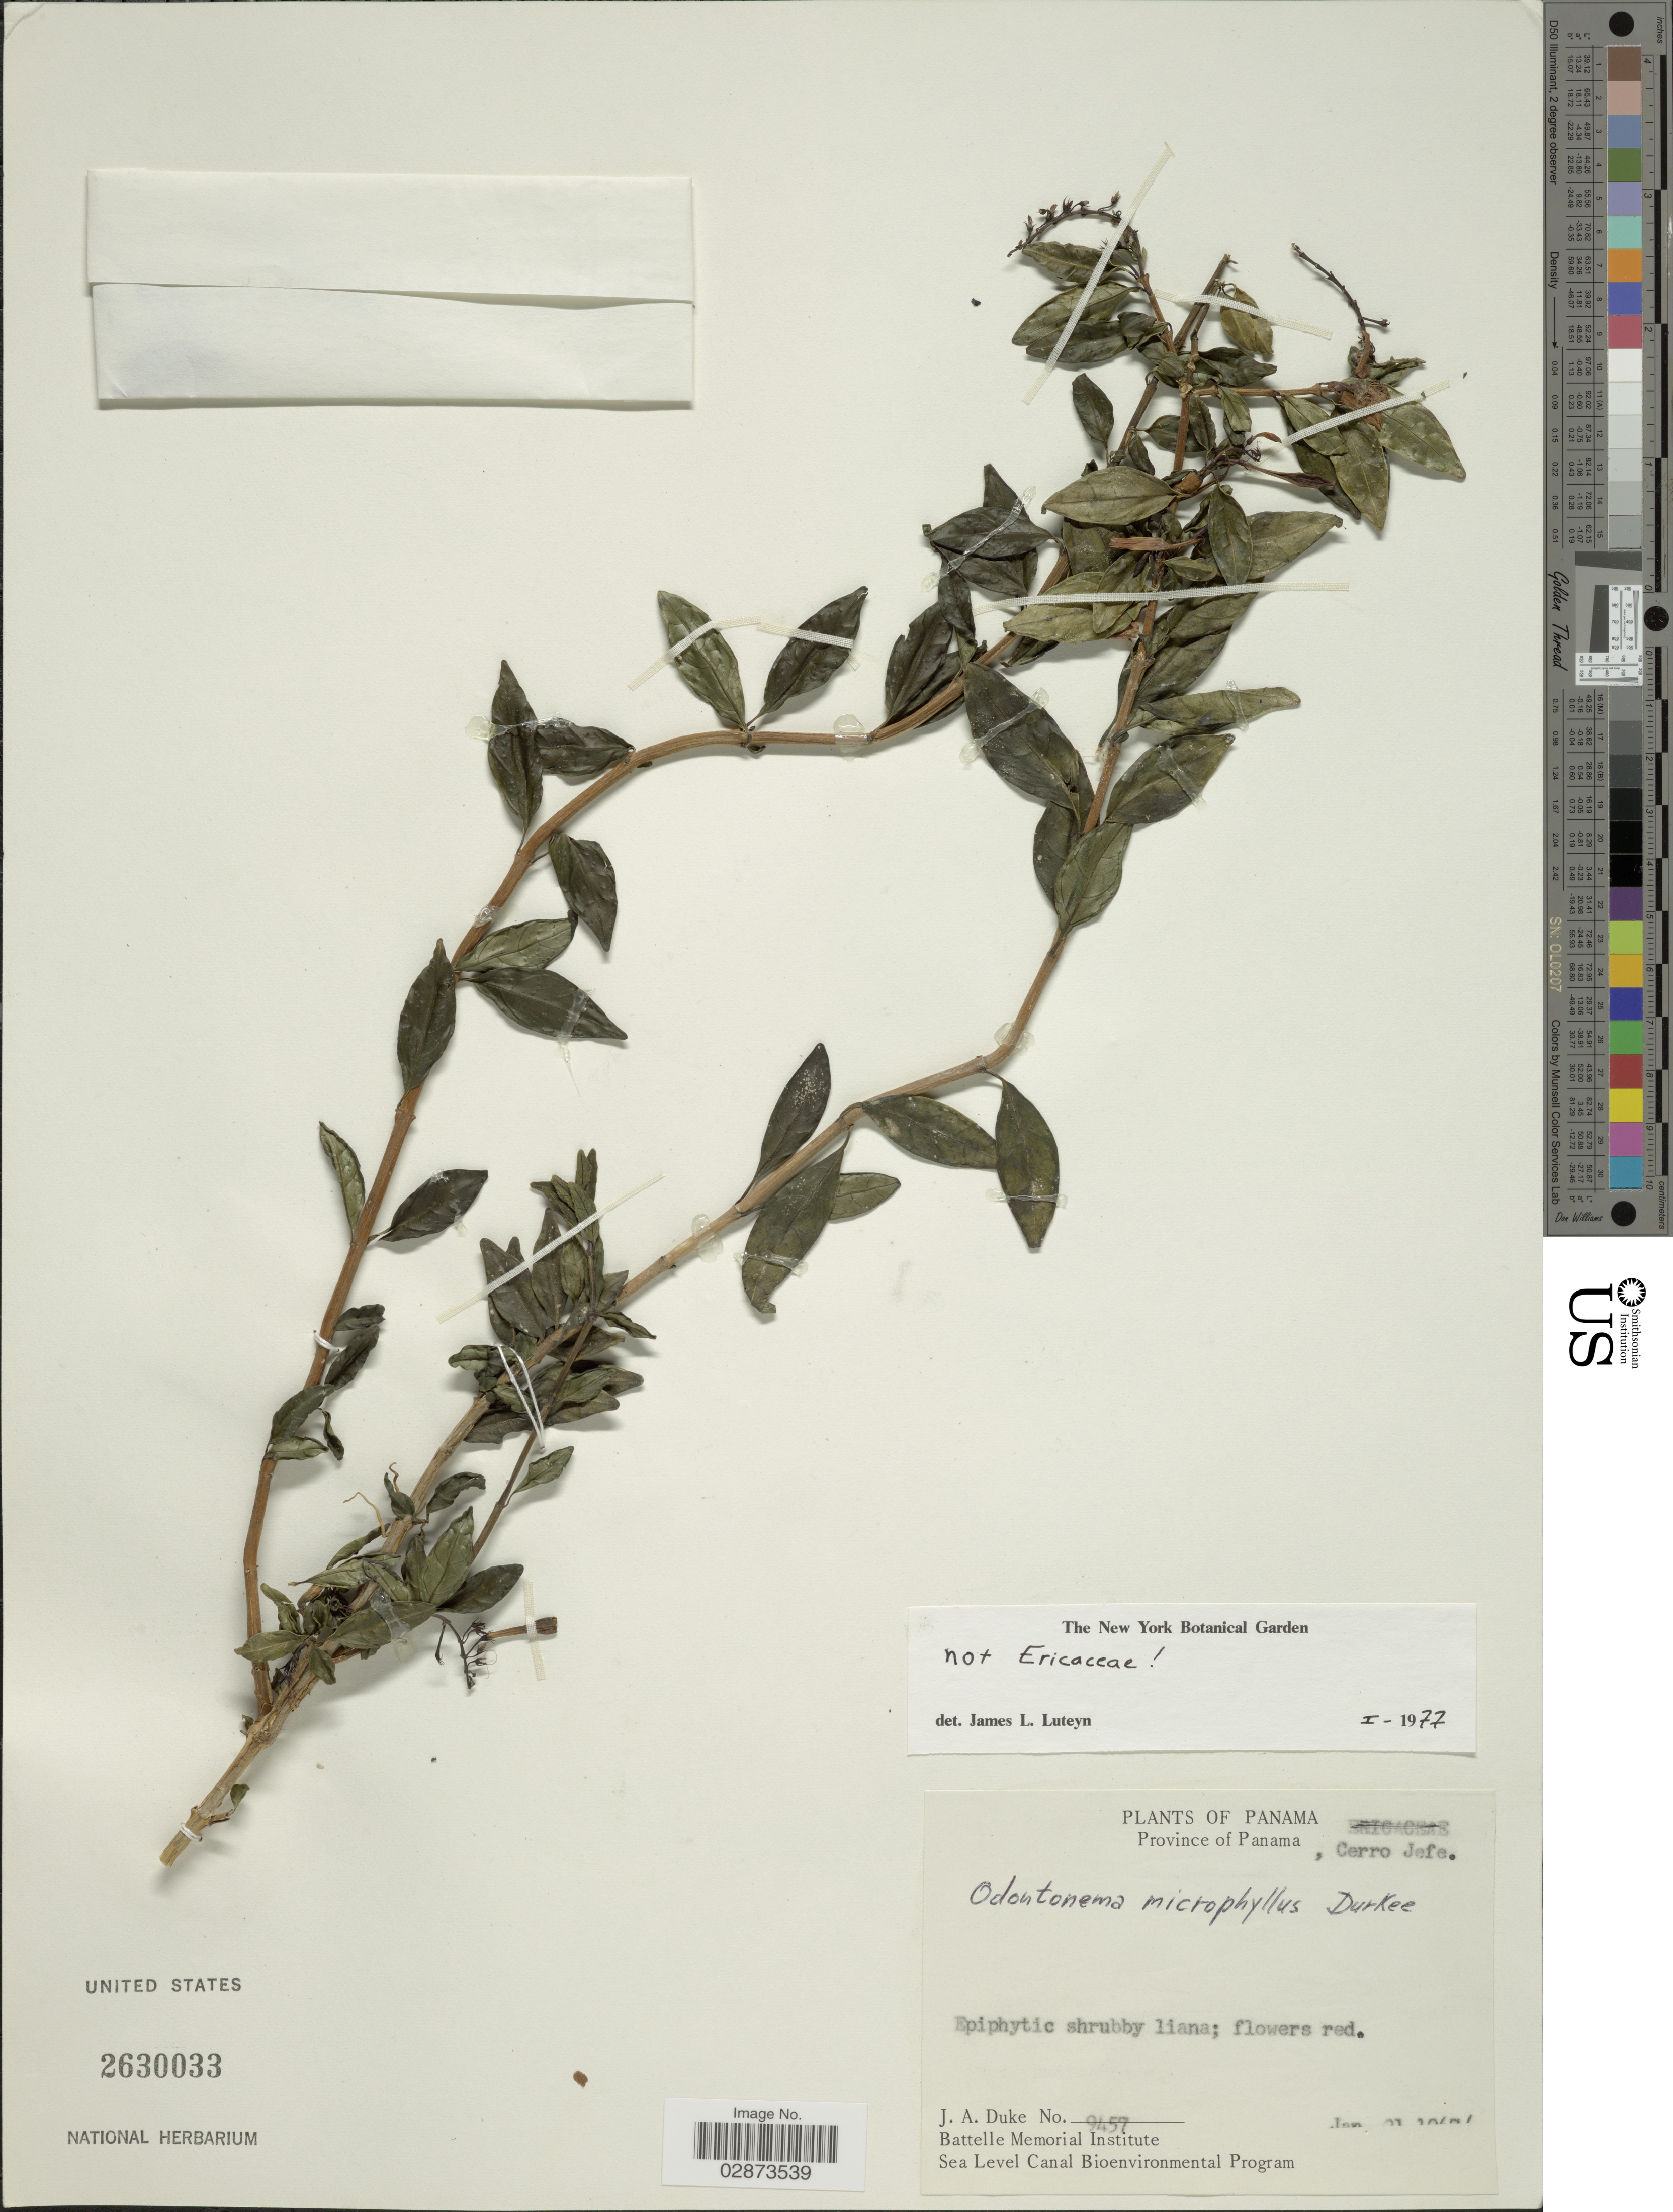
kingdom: Plantae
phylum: Tracheophyta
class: Magnoliopsida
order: Lamiales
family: Acanthaceae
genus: Odontonema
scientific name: Odontonema microphyllum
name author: Durkee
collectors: J. A. Duke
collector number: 9457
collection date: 1969-01-31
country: Panama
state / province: Panamá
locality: Cerro Jefe.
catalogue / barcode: US 2630033